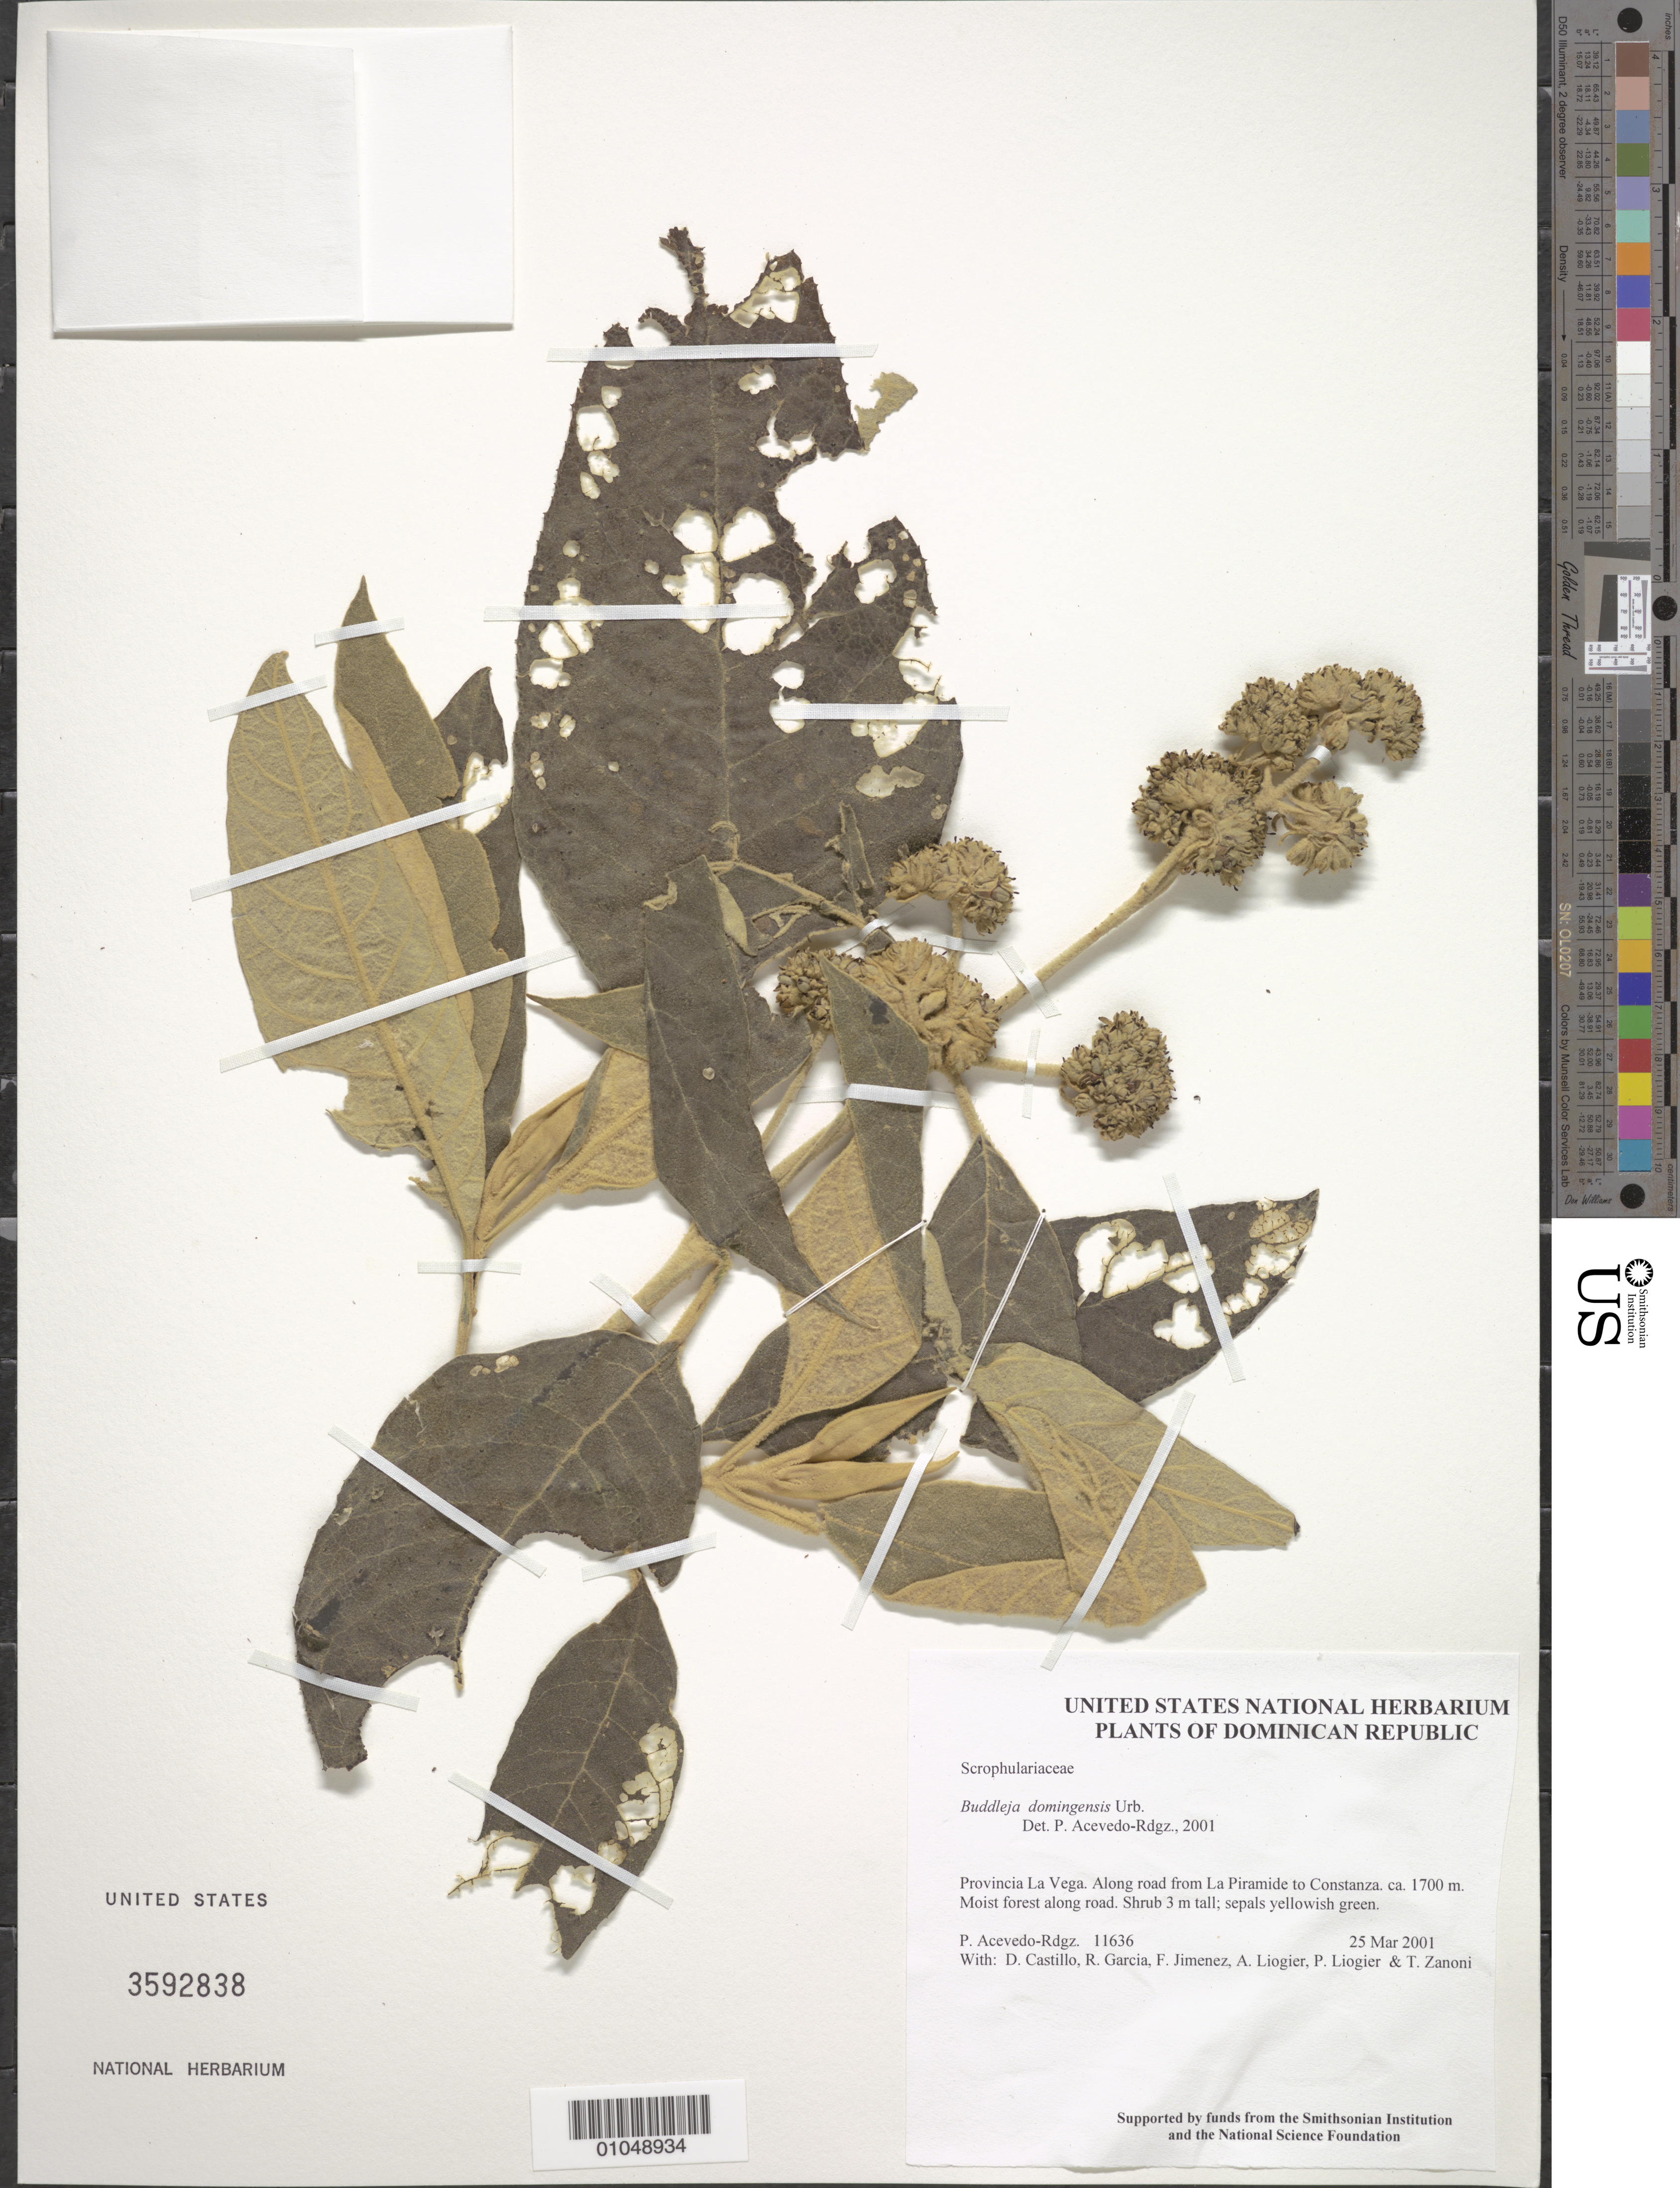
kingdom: Plantae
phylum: Tracheophyta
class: Magnoliopsida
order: Lamiales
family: Scrophulariaceae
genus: Buddleja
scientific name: Buddleja domingensis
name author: Urb.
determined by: Acevedo-Rodríguez, P., (BOT), Smithsonian Institution - National Museum of Natural History (UNITED STATES)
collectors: P. Acevedo-Rodr., D. Castillo, R. G. García, F. Jimenez, A. H. Liogier, M. P. Liogier & T. A. Zanoni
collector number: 11636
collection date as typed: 25 Mar 2001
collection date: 2001-03-25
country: Dominican Republic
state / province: La Vega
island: Hispaniola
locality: Provincia La Vega. Along road from La Piramide to Constanza.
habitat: Moist forest along road.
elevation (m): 1700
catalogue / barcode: US 3592838